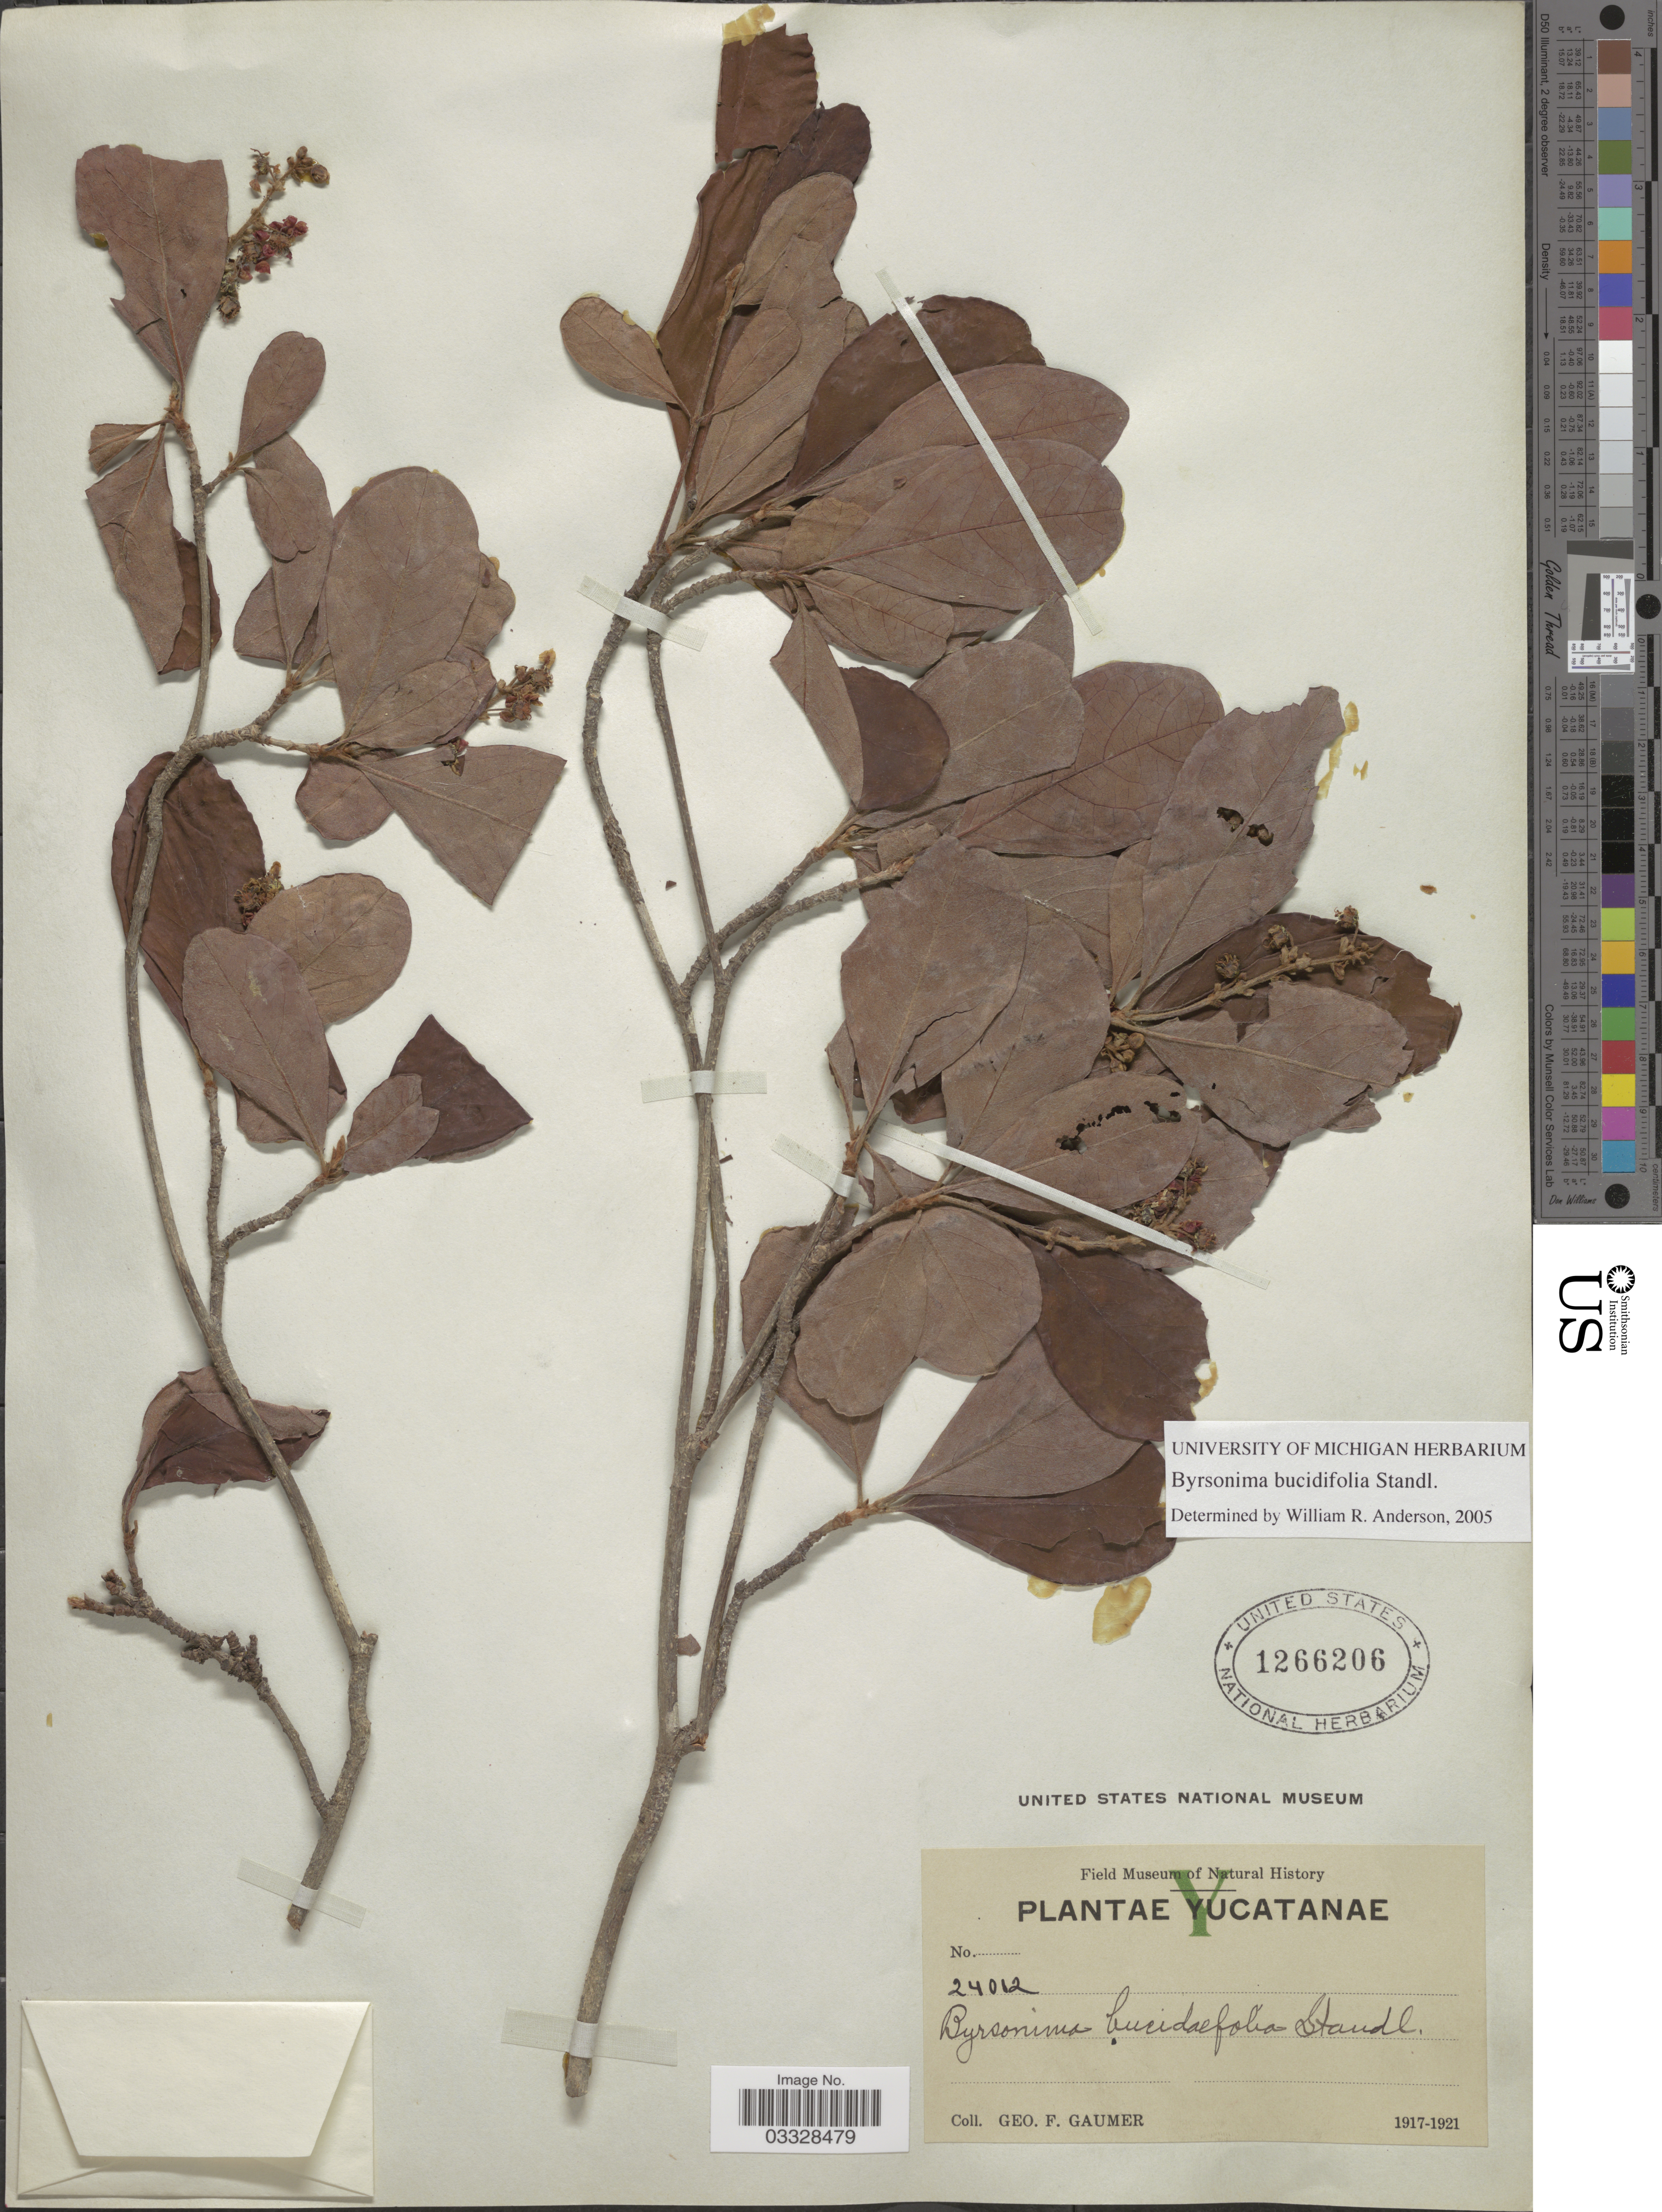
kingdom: Plantae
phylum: Tracheophyta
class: Magnoliopsida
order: Malpighiales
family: Malpighiaceae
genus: Byrsonima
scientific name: Byrsonima bucidifolia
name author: Standl.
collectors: G. F. Gaumer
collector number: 24012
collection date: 1917/1921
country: Mexico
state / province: Yucatán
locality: Yucatanae.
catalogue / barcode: US 1266206